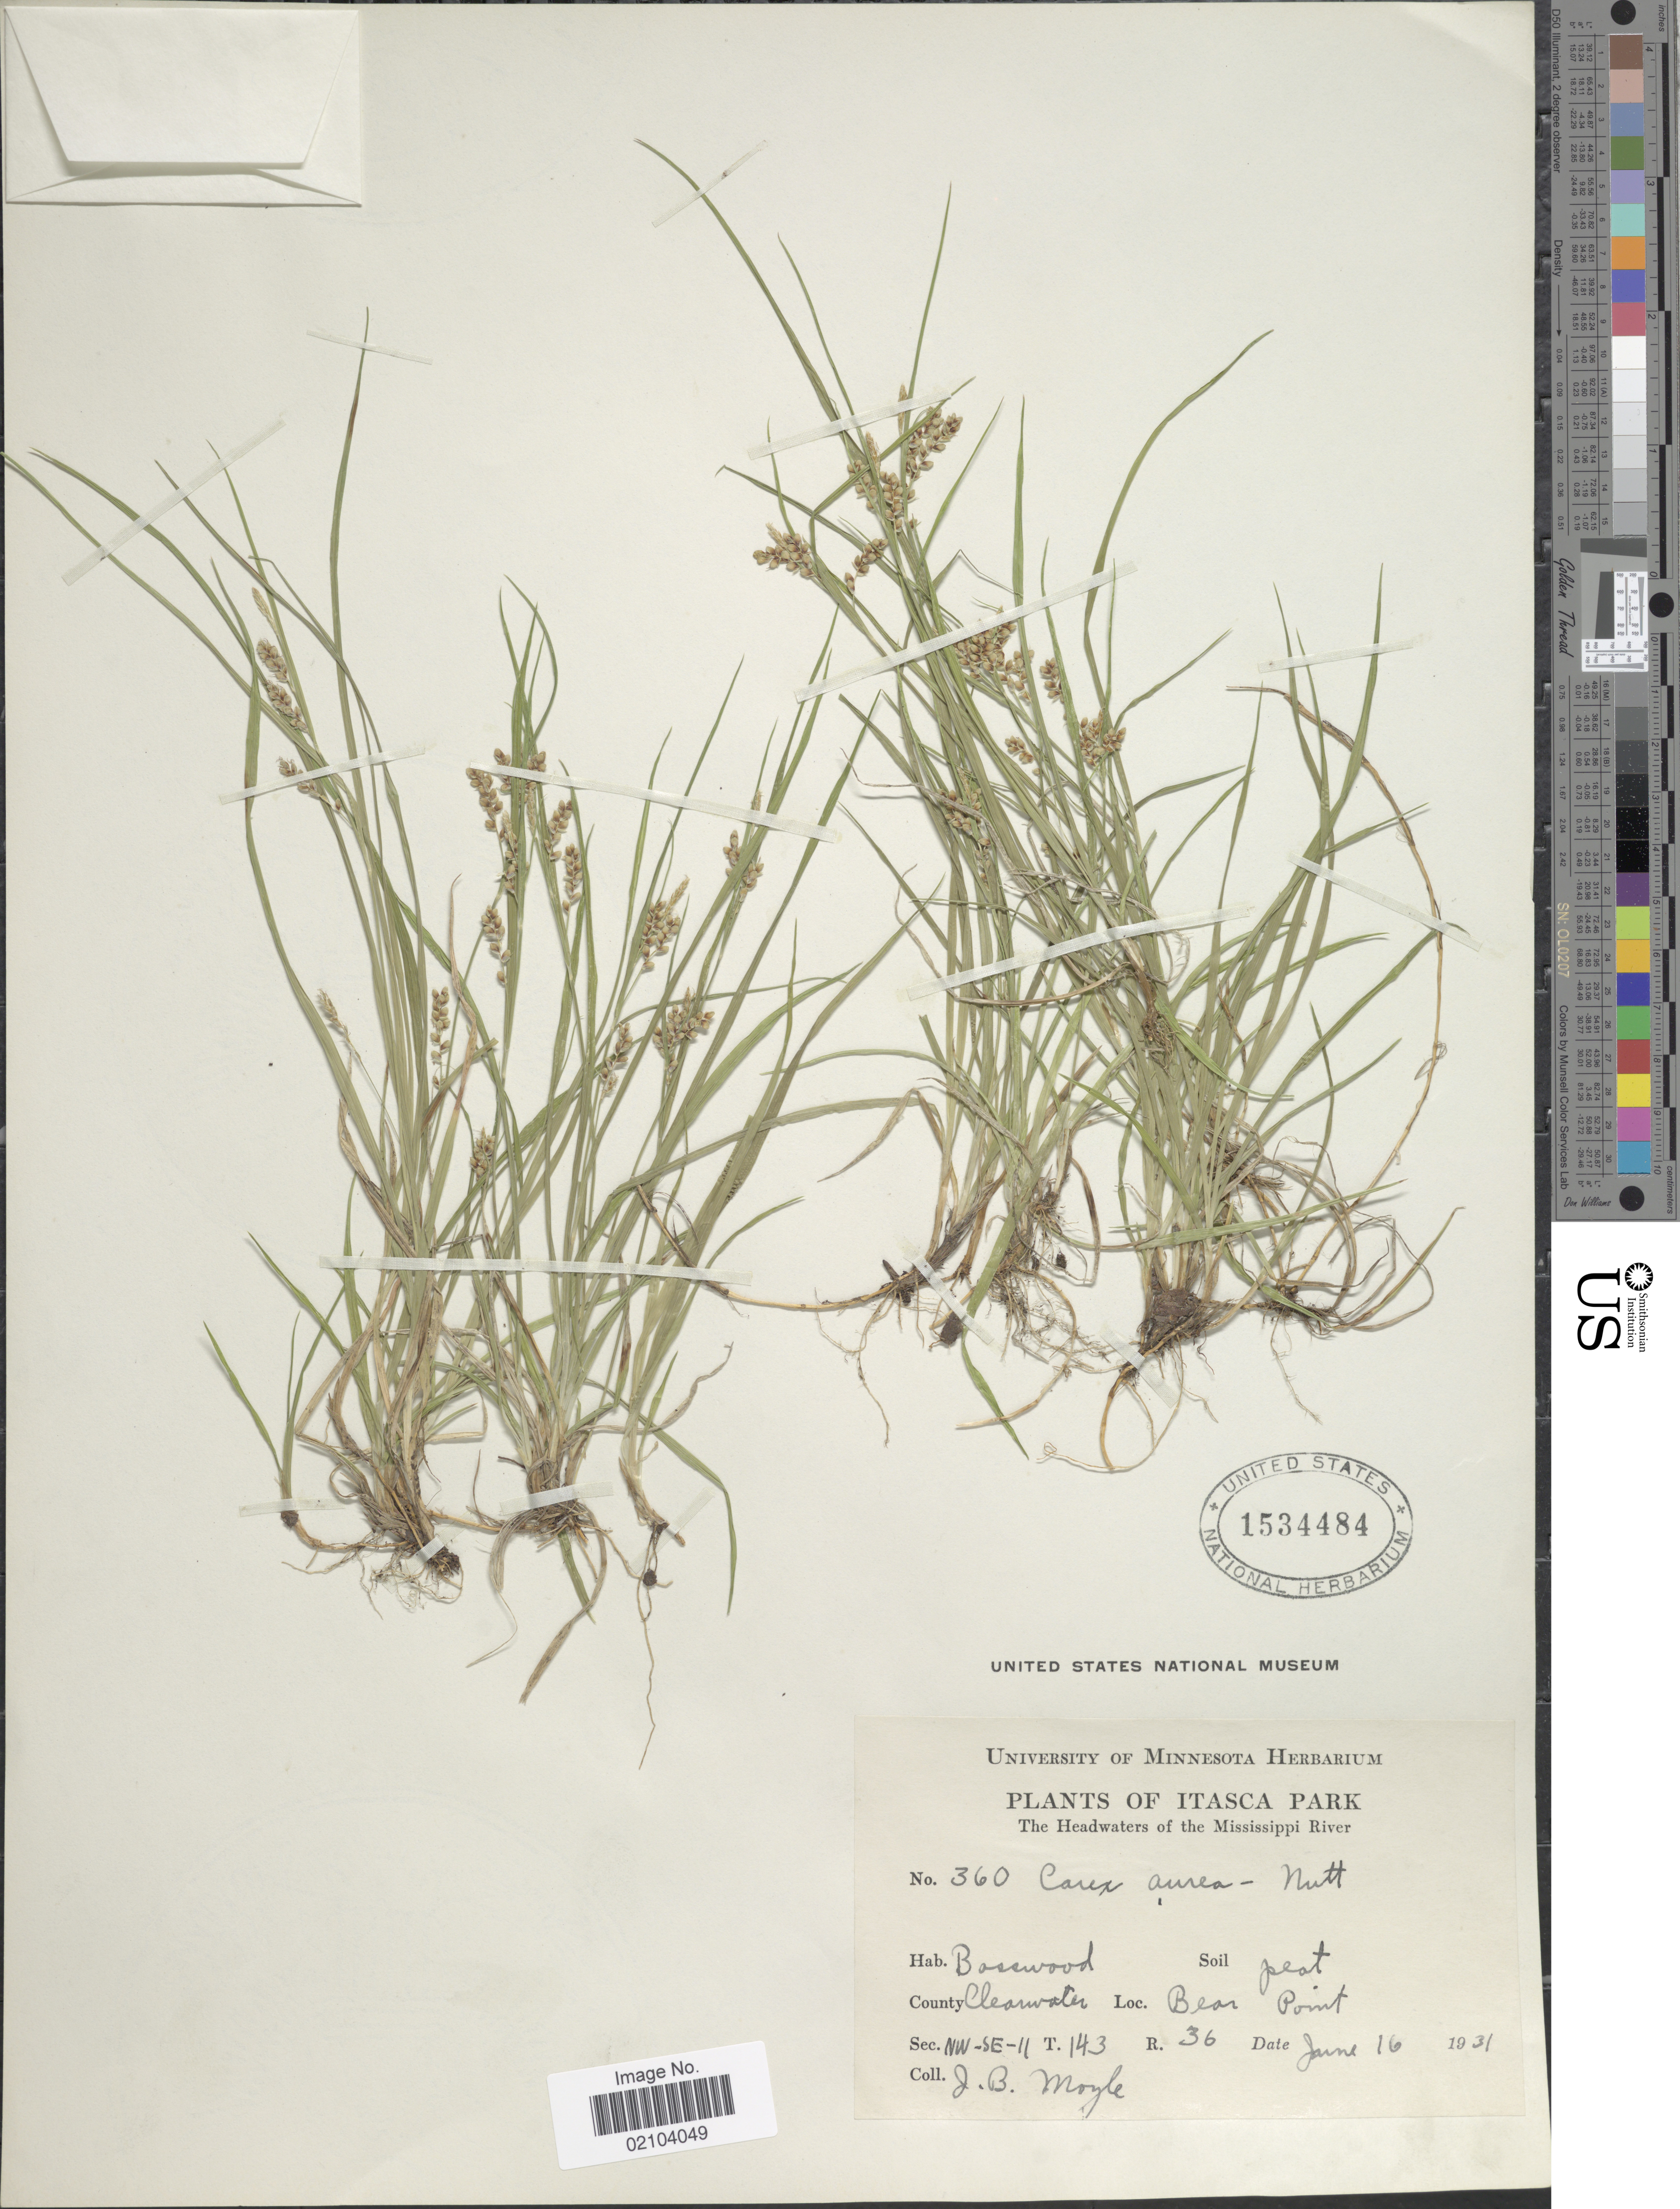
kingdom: Plantae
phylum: Tracheophyta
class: Liliopsida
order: Poales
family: Cyperaceae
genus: Carex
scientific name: Carex aurea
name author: Nutt.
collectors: J. Moyle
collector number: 360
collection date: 1931-06-16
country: United States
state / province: Minnesota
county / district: Clearwater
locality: Itasca Park. The Headwaters of the Mississippi River. County: Clearwater. Bear Point. Sec. NW-SE-11 T. 43 R. 36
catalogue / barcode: US 1534484